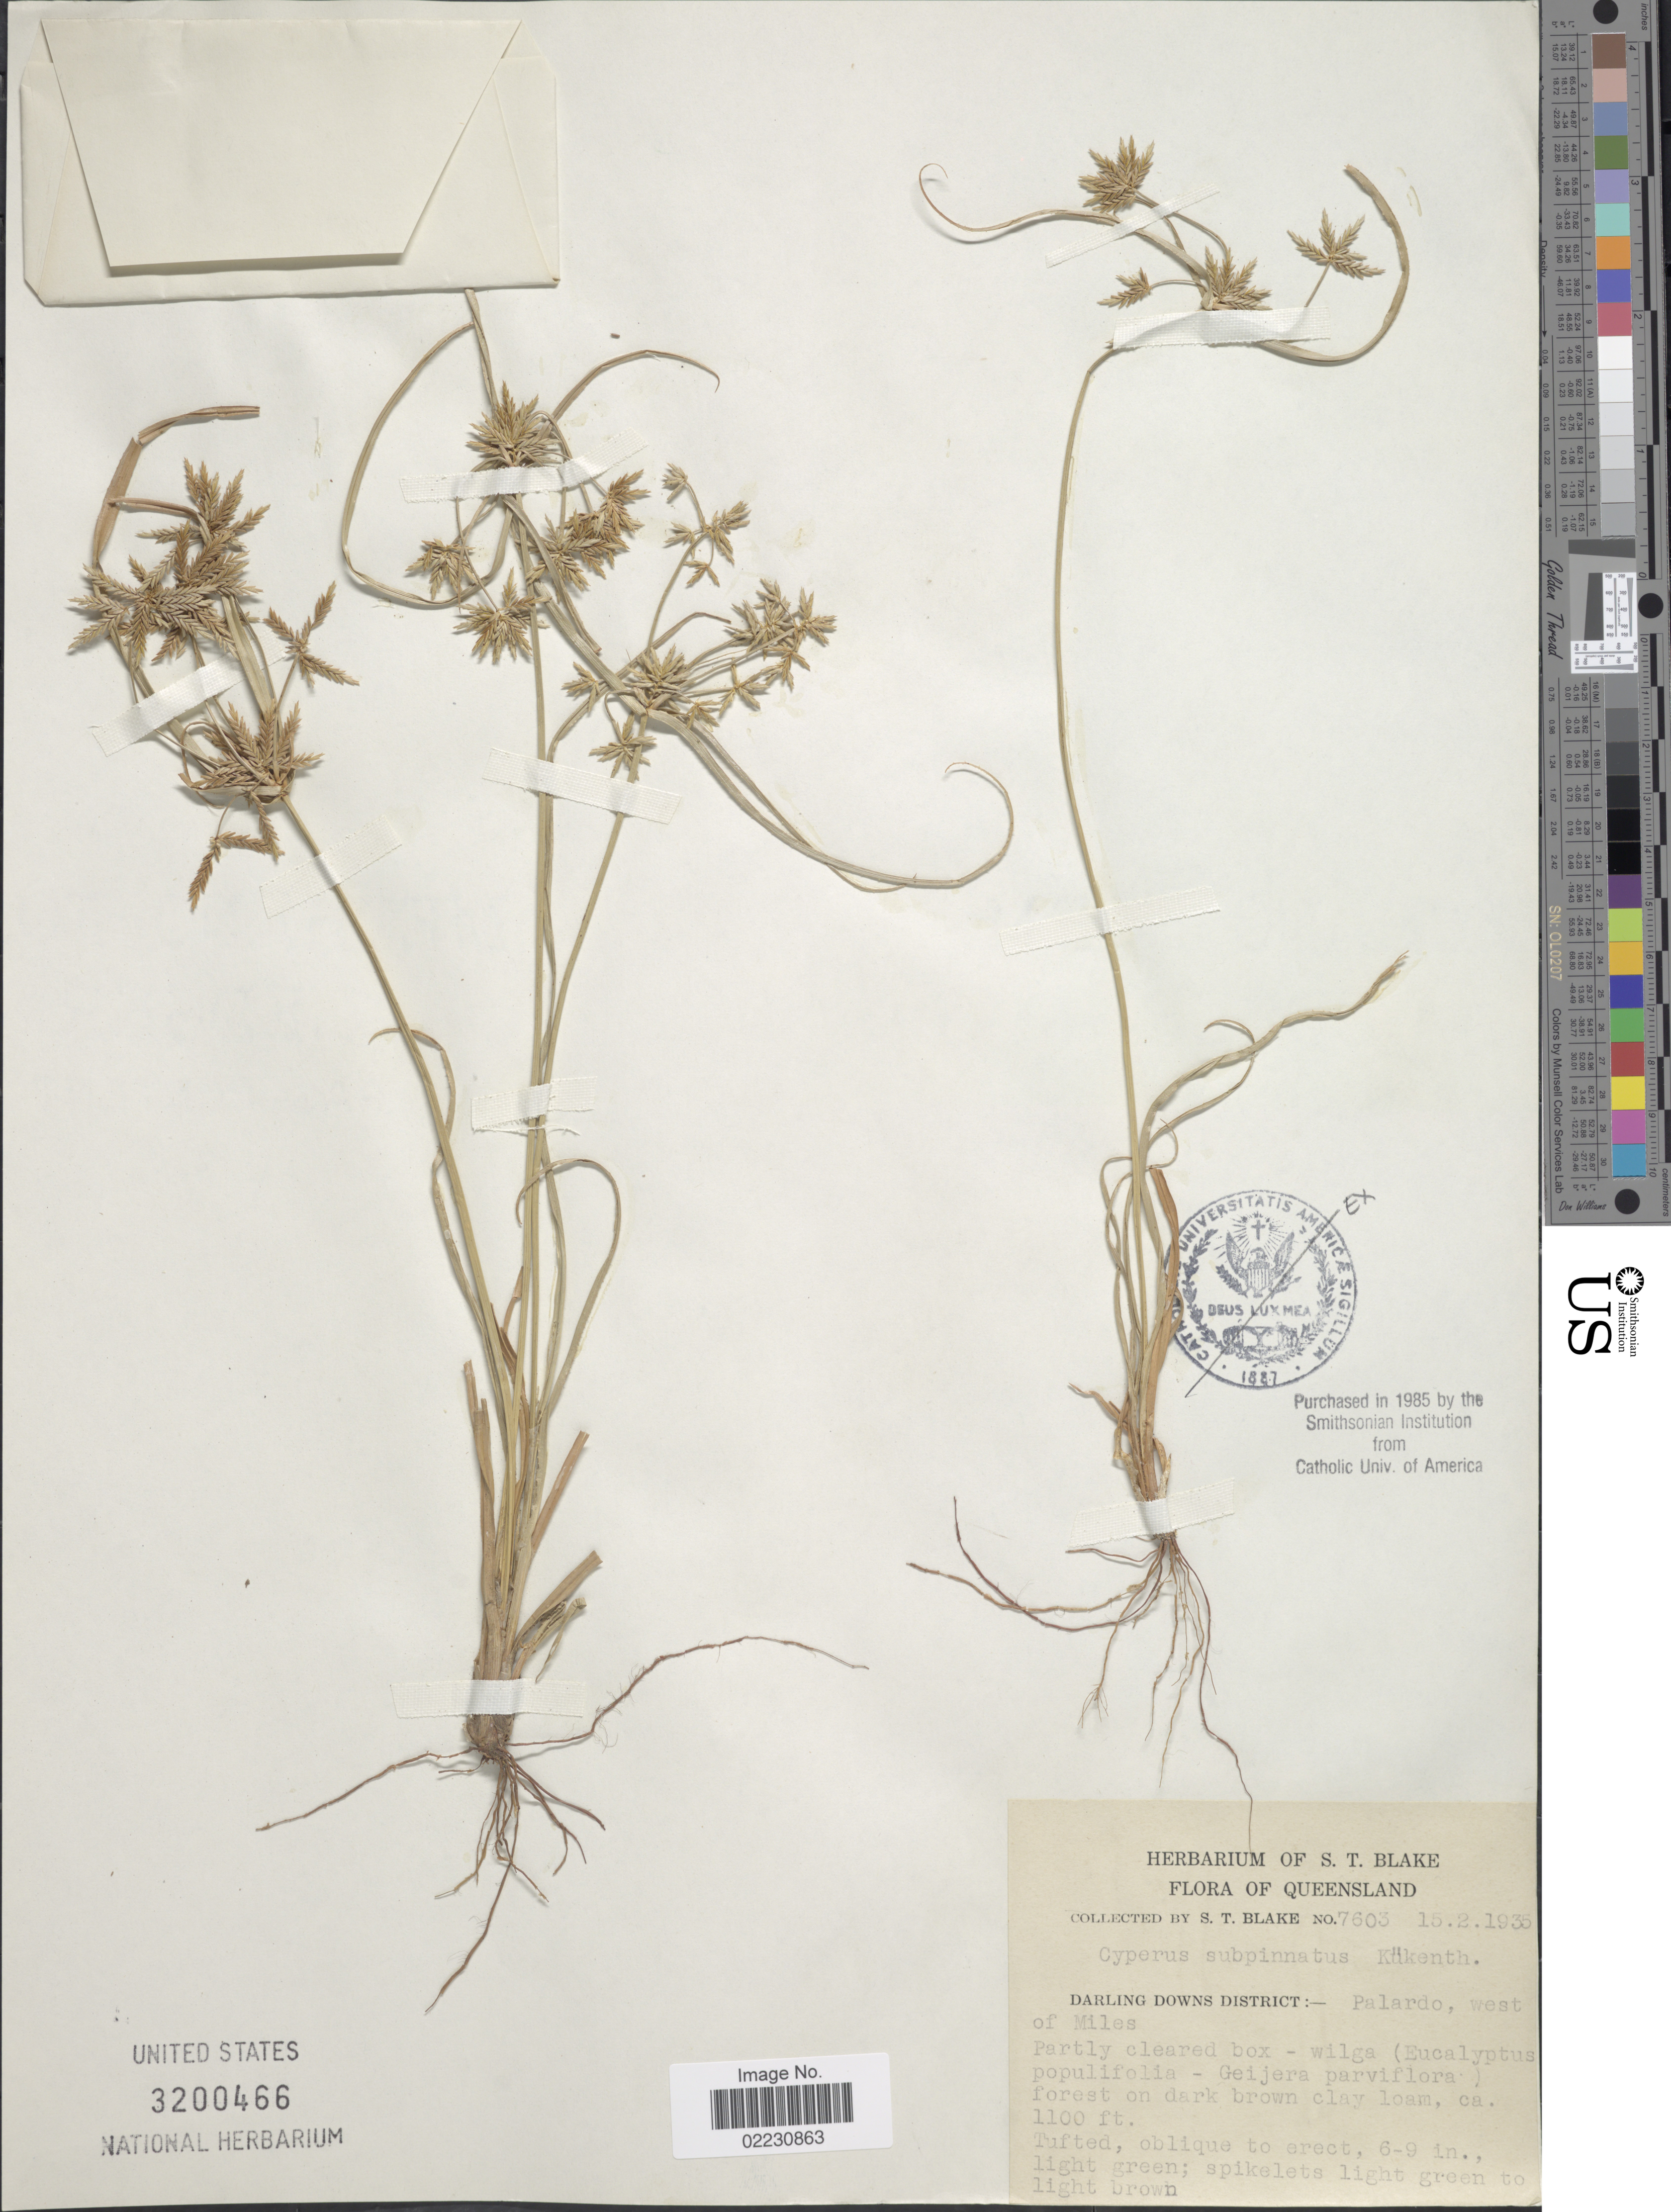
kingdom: Plantae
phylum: Tracheophyta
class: Liliopsida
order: Poales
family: Cyperaceae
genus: Cyperus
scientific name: Cyperus isabellinus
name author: K.L. Wilson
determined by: Sharpe, P. R.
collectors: S. T. Blake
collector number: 7603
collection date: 1935-02-15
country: Australia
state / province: Queensland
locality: Darling Downs District, Palardo, west of miles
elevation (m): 335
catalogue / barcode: US 3200466